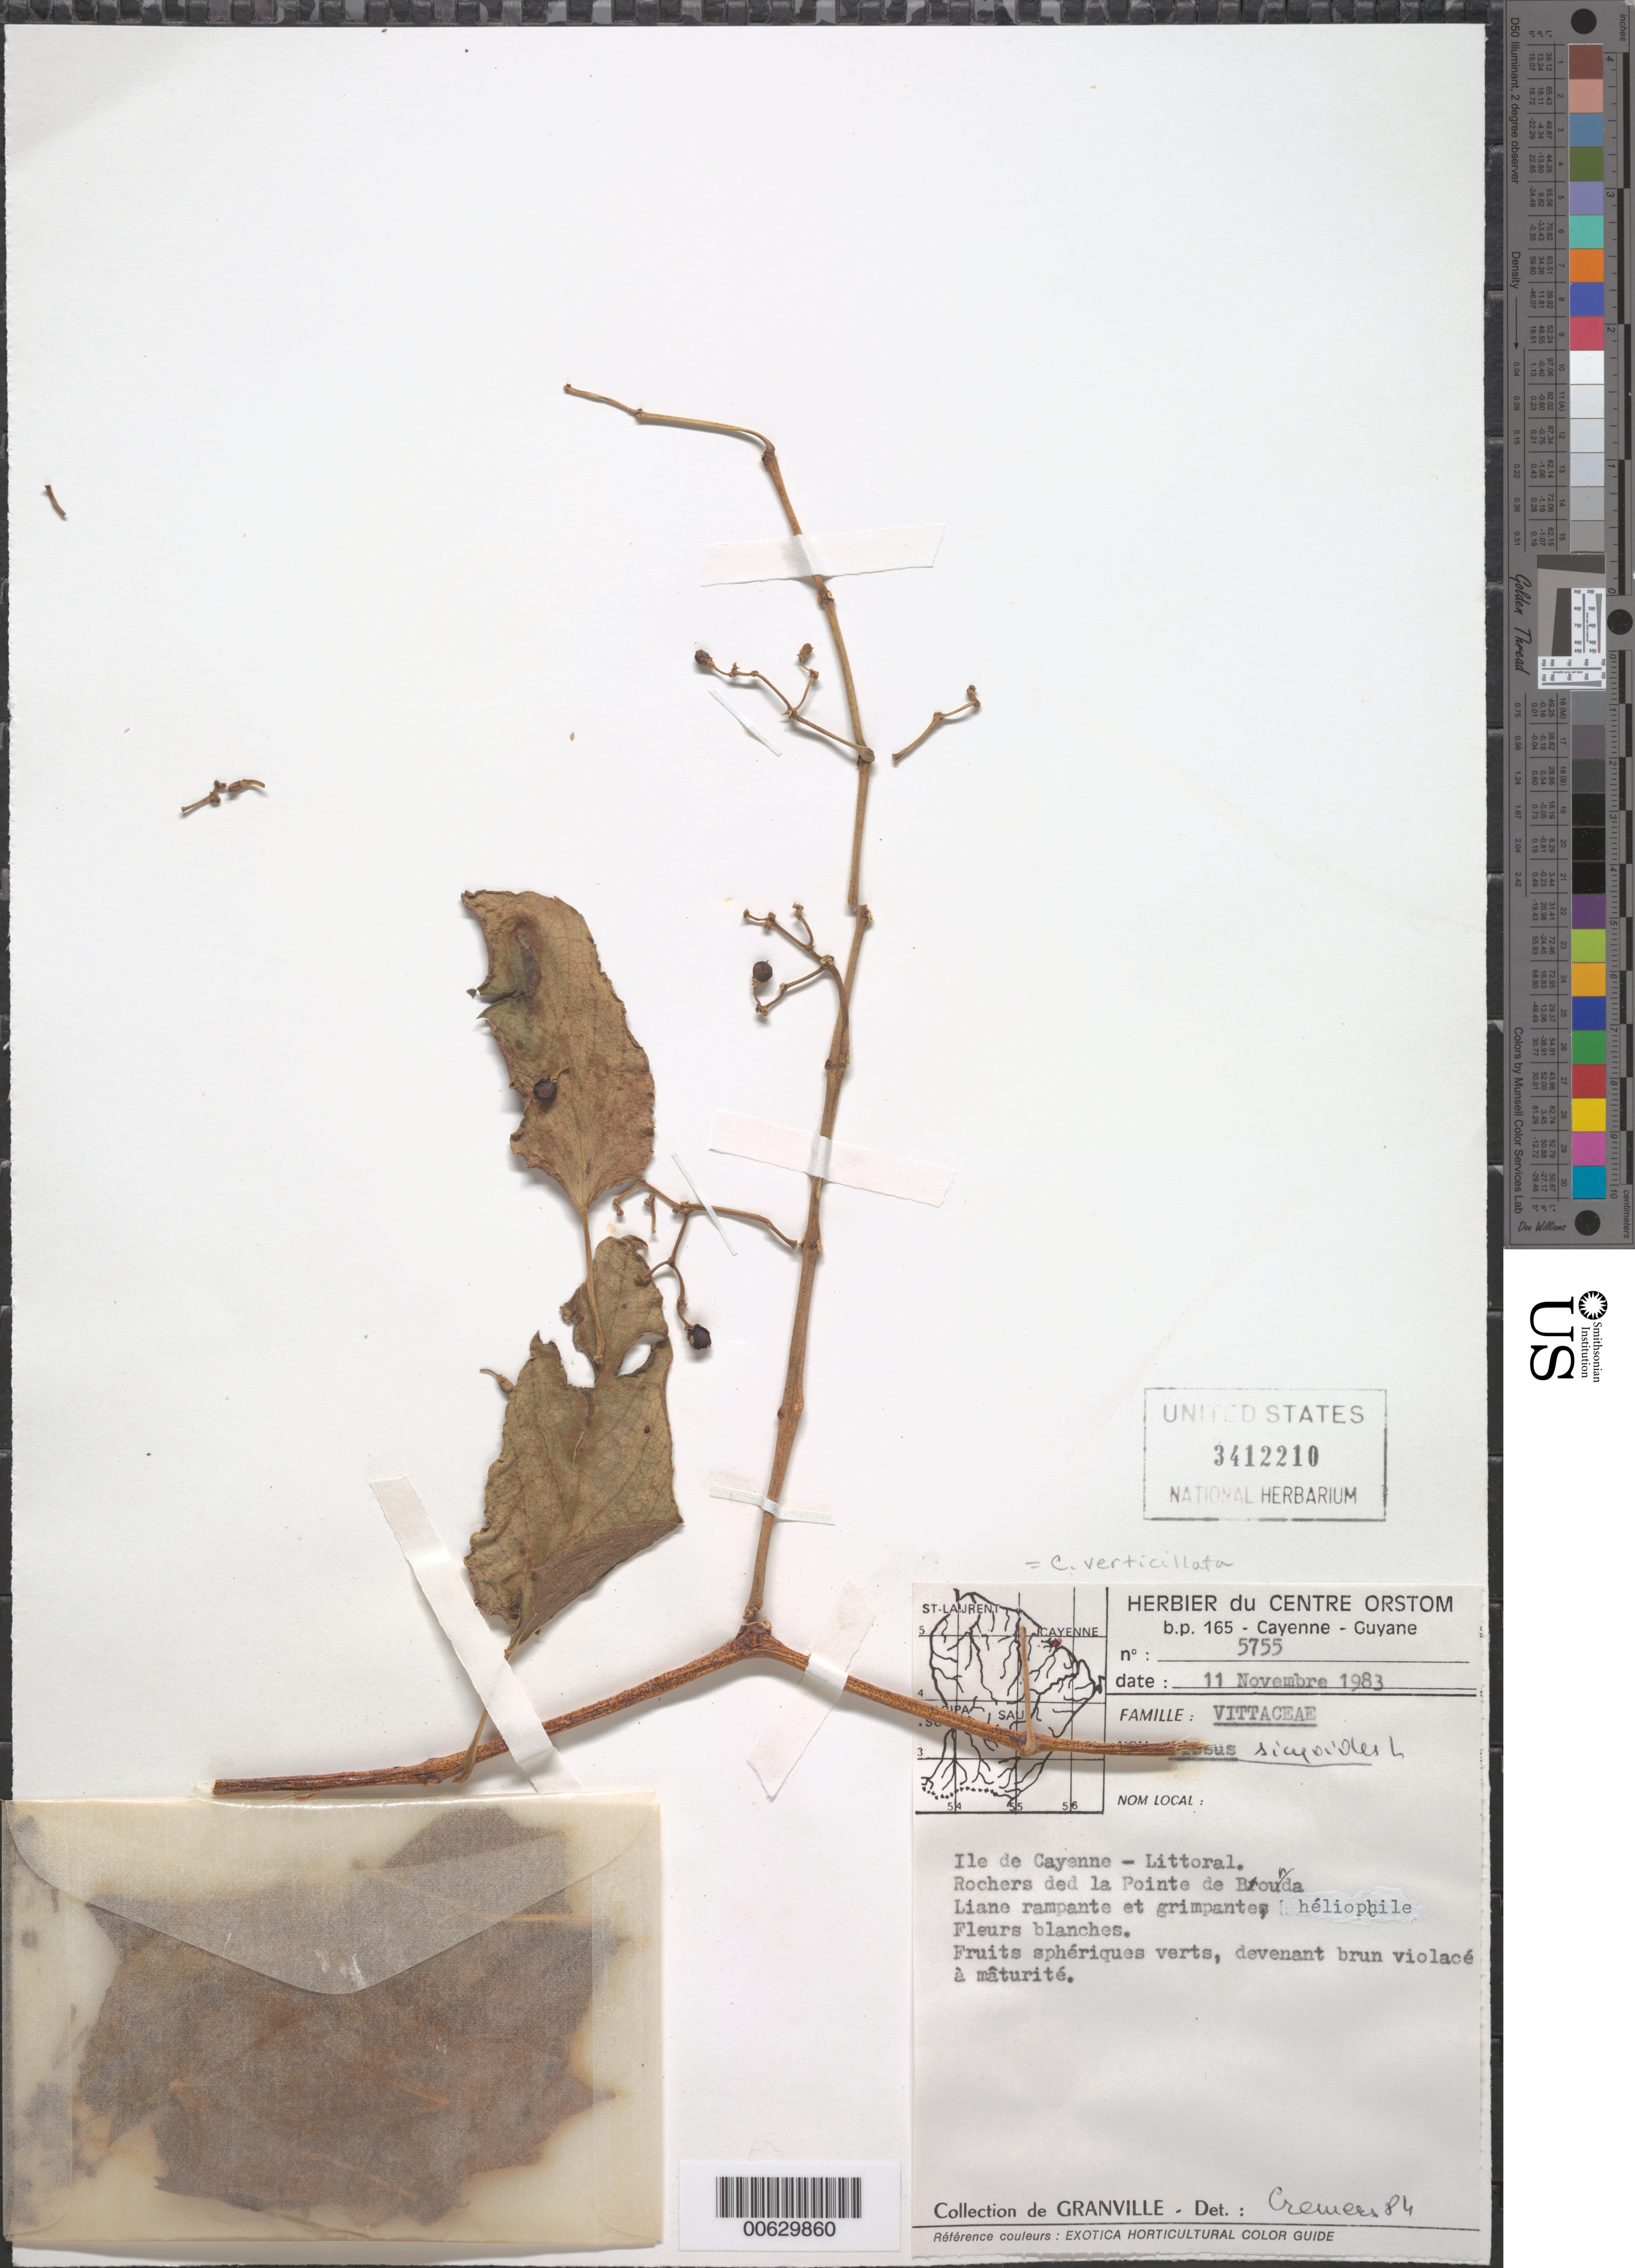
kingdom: Plantae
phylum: Tracheophyta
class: Magnoliopsida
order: Vitales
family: Vitaceae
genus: Cissus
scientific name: Cissus verticillata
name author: (L.) Nicolson & C.E. Jarvis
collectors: J.-J. de Granville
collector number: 5755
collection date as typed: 11-Nov-83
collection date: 1983-11-11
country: French Guiana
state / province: Cayenne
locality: Cayenne, littoral de l'Ile, point de Bourda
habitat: Rocks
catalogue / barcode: US 3412210